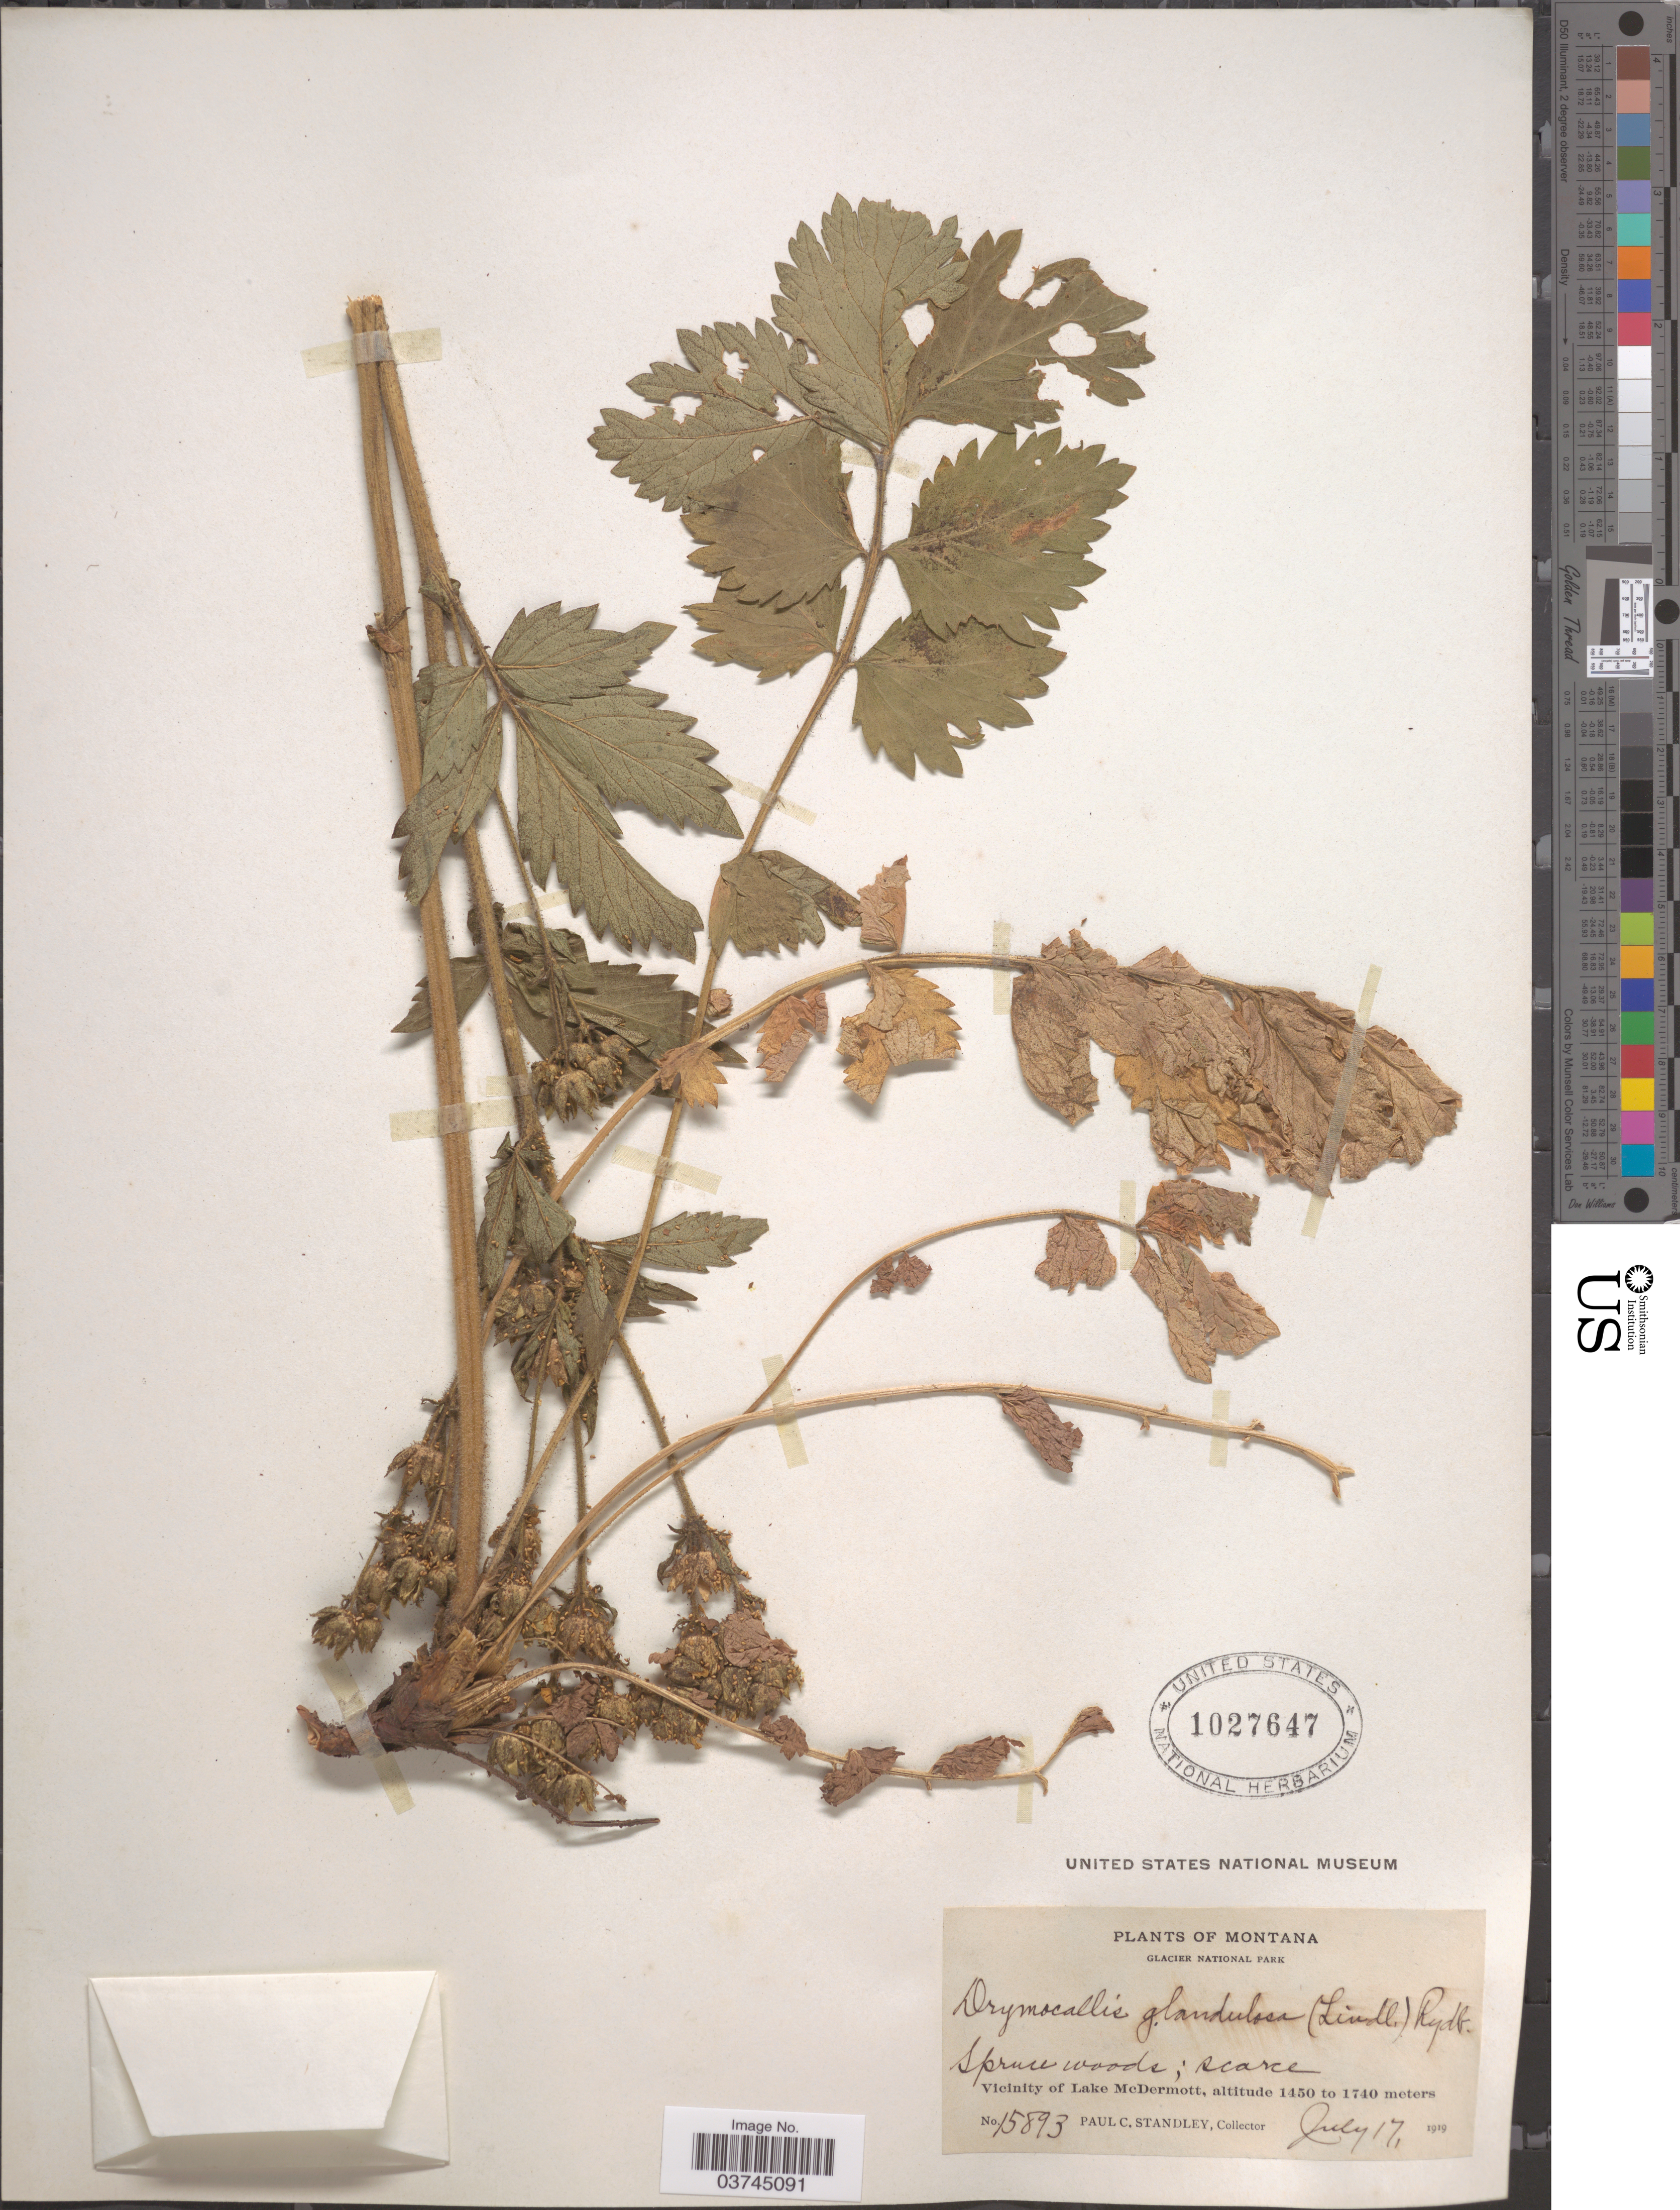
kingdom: Plantae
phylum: Tracheophyta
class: Magnoliopsida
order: Rosales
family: Rosaceae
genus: Drymocallis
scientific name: Drymocallis convallaria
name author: (Rydb.) Rydb.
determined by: Strong, Mark T., (BOT), Smithsonian Institution - National Museum of Natural History (UNITED STATES)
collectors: P. C. Standley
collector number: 15893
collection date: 1919-07-17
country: United States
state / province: Montana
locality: Glacier National Park. Vicinity of Lake McDermott.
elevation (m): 1450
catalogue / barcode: US 1027647